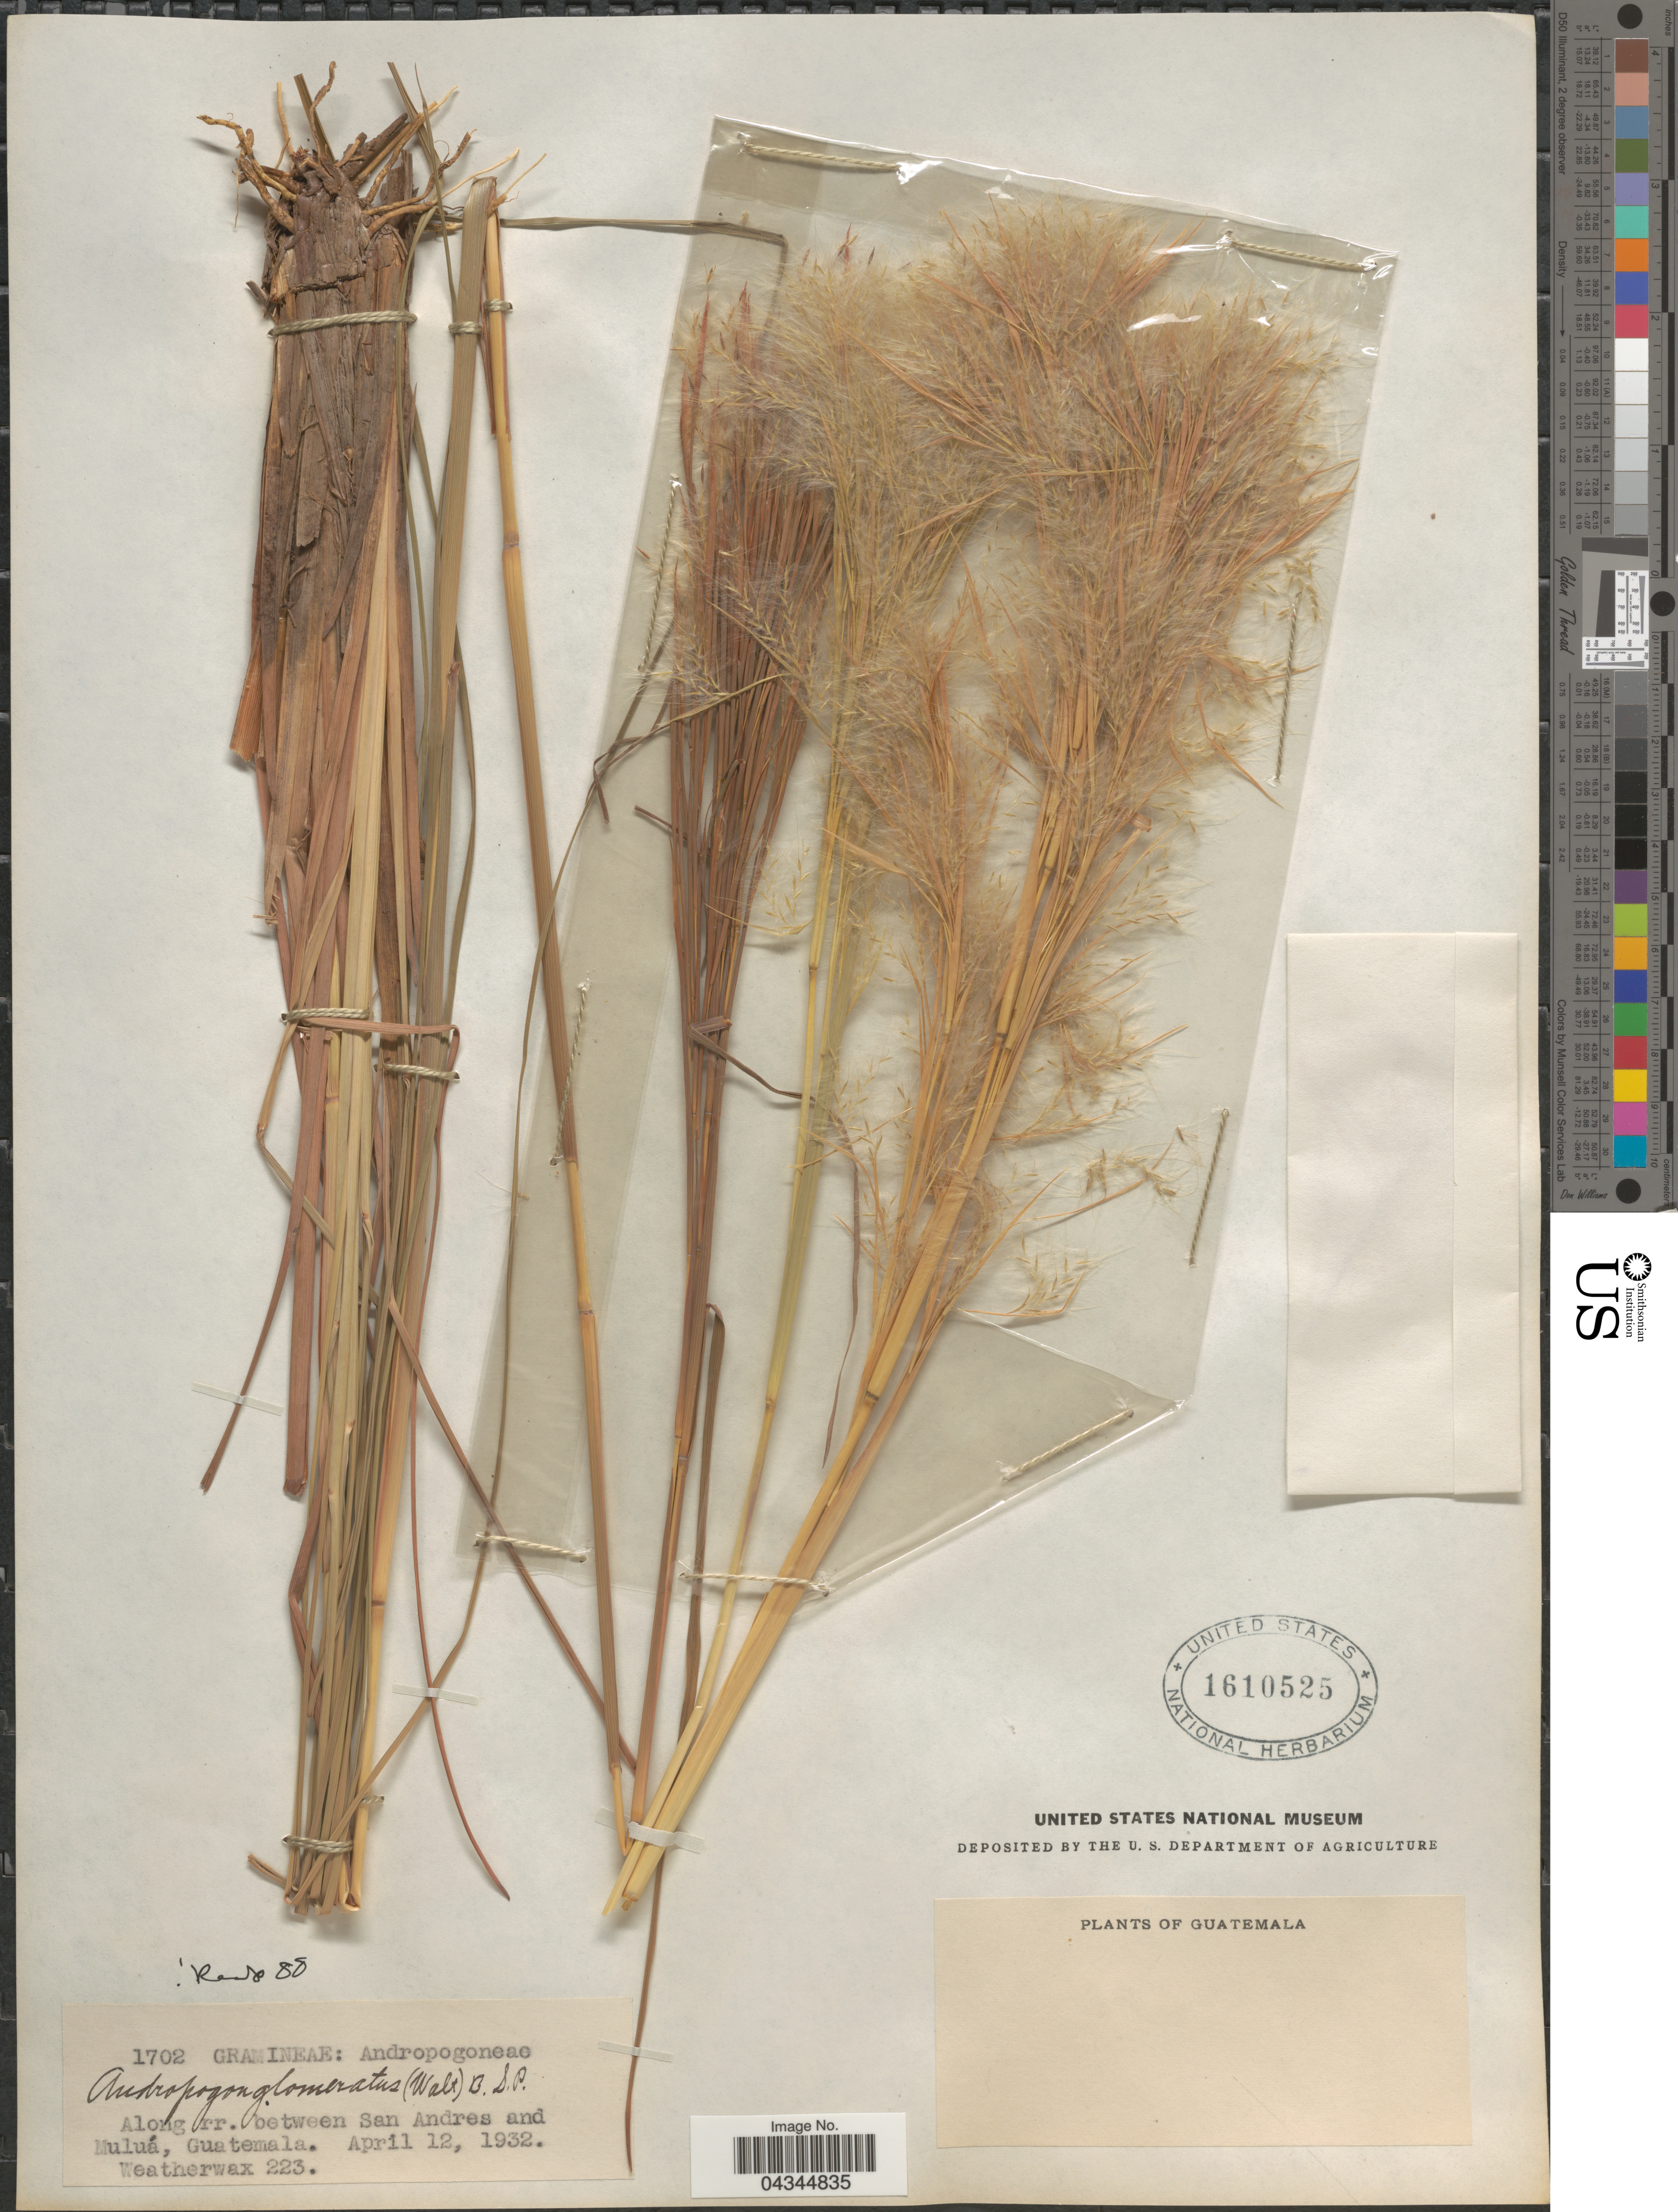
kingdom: Plantae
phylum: Tracheophyta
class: Liliopsida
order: Poales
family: Poaceae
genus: Andropogon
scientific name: Andropogon glomeratus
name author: (Walter) Britton et al.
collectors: -. Weatherwax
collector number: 223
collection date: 1932-04-12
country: Guatemala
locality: Along rr. between San Andres and Muluá.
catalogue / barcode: US 1610525